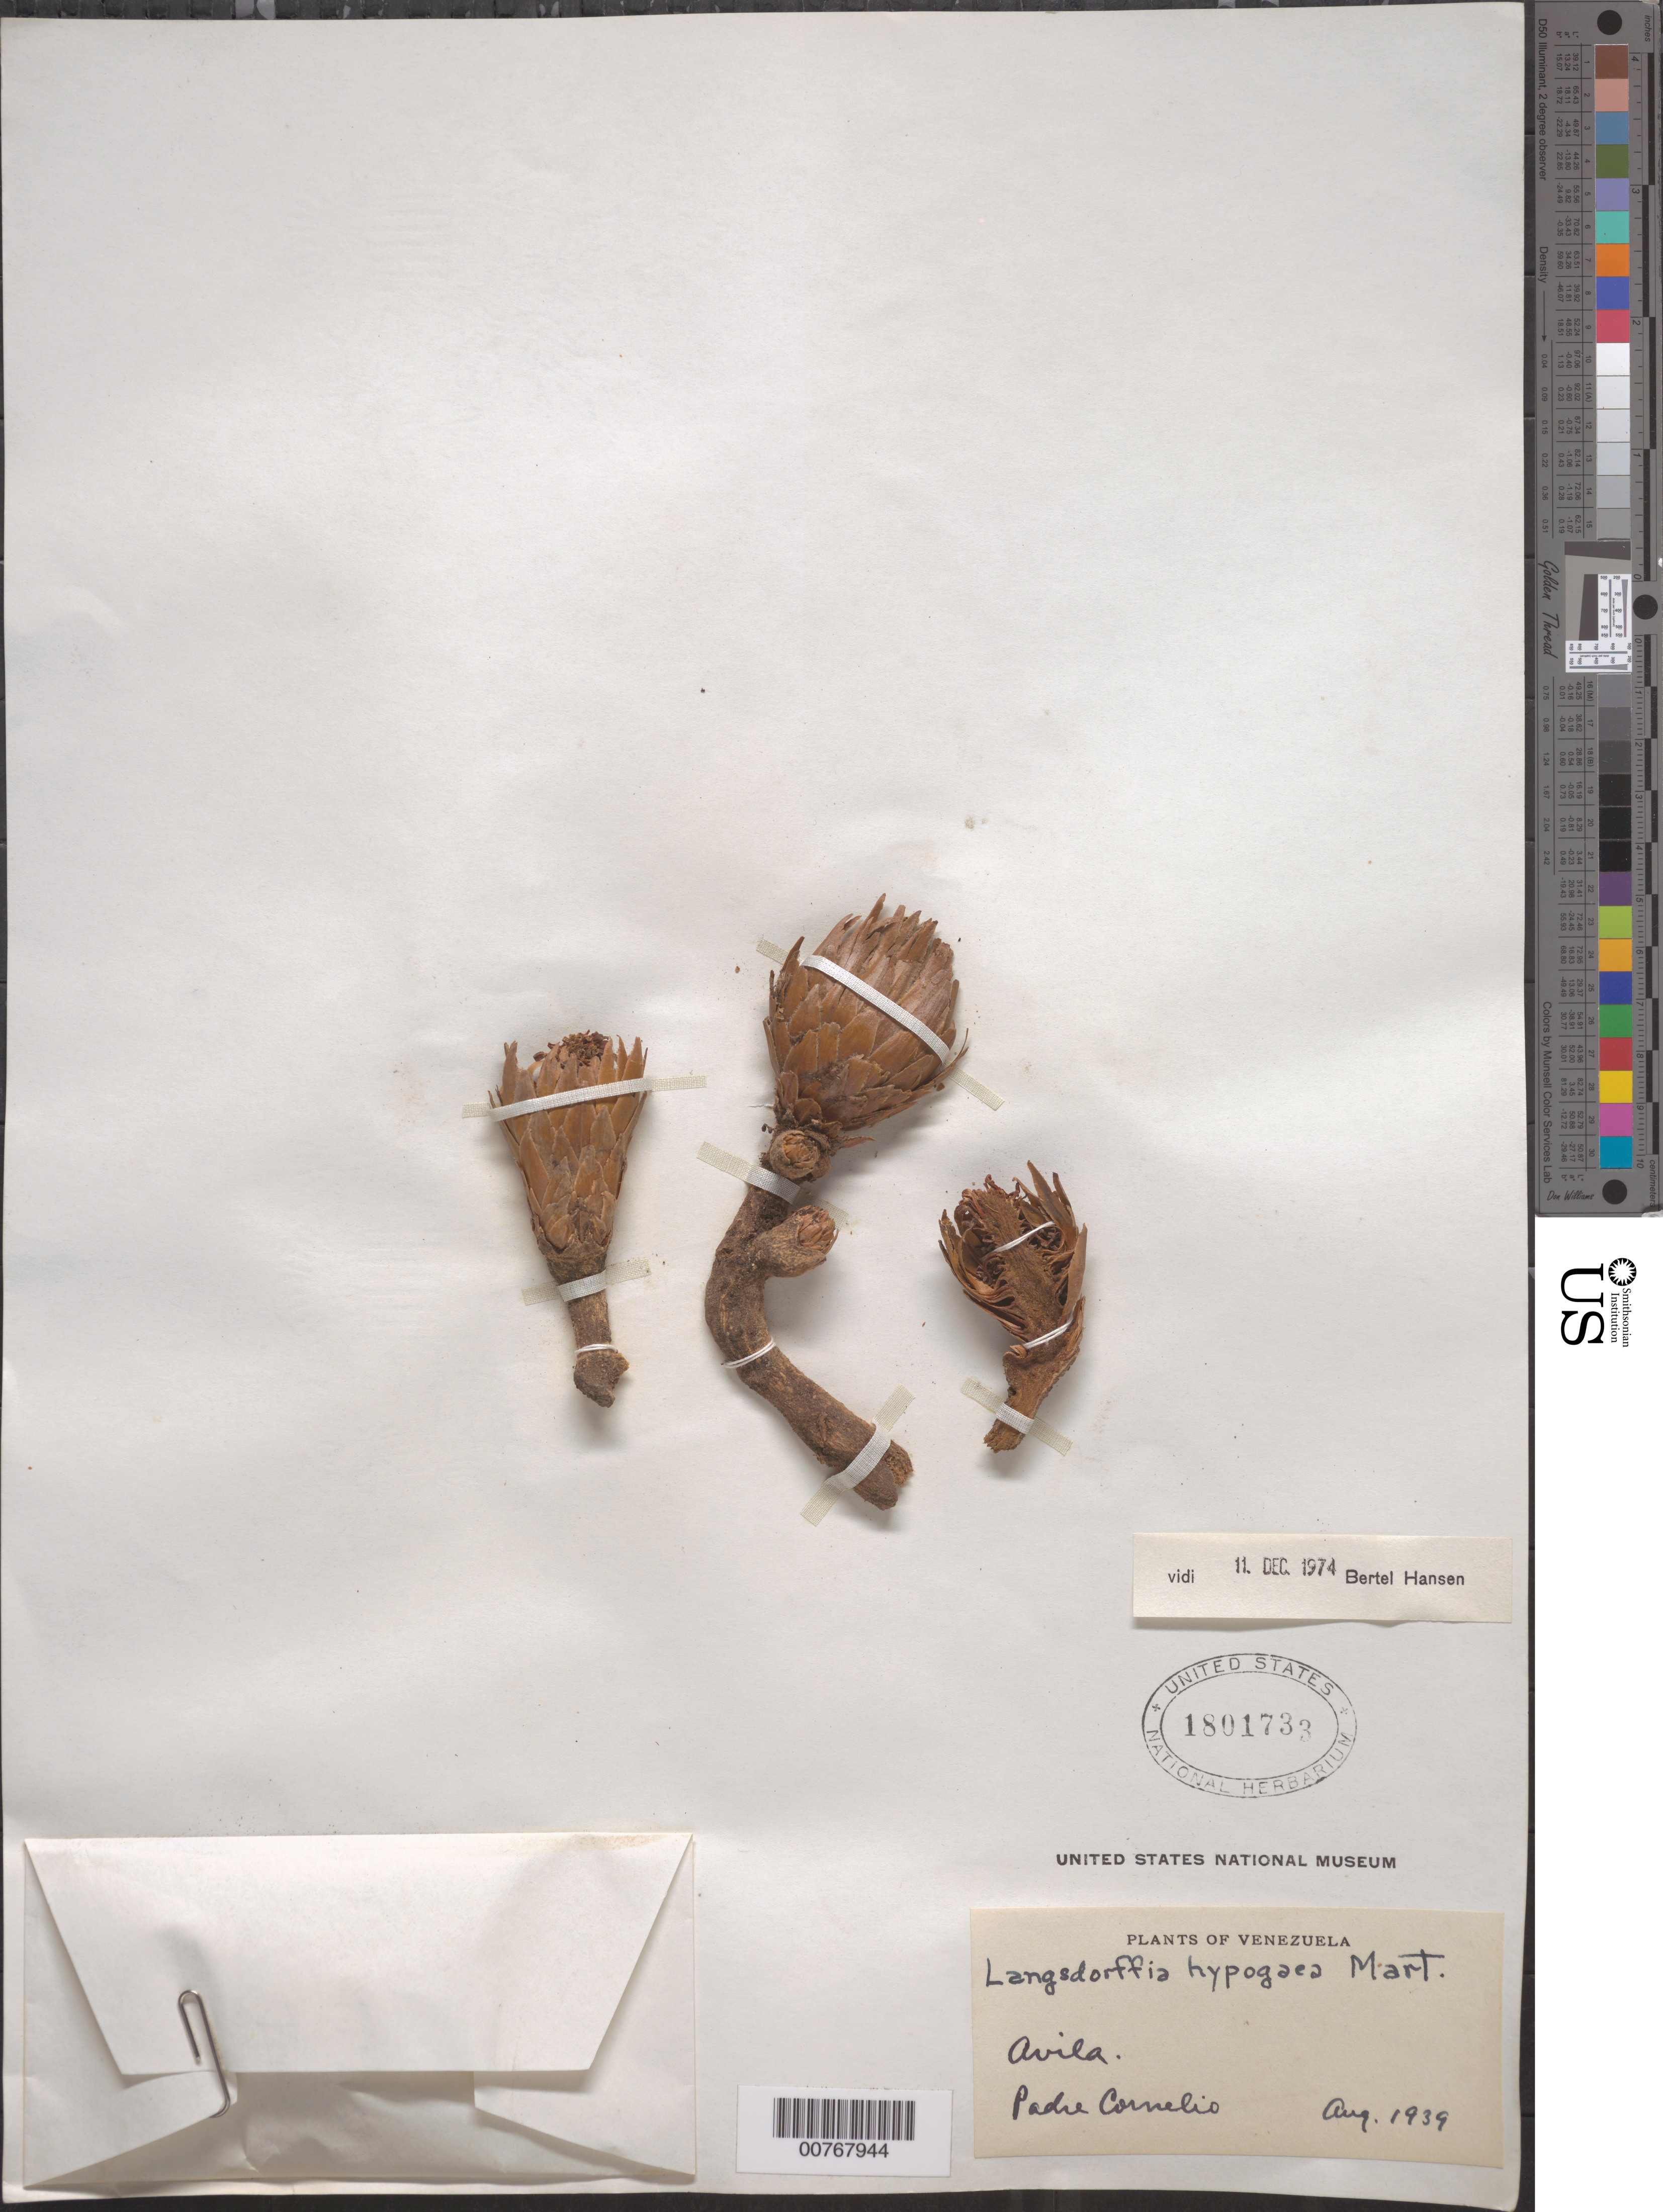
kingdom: Plantae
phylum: Tracheophyta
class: Magnoliopsida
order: Santalales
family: Balanophoraceae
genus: Langsdorffia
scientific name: Langsdorffia hypogaea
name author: Mart.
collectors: P. Cornelio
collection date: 1939-08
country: Venezuela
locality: Avila.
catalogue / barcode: US 1801733